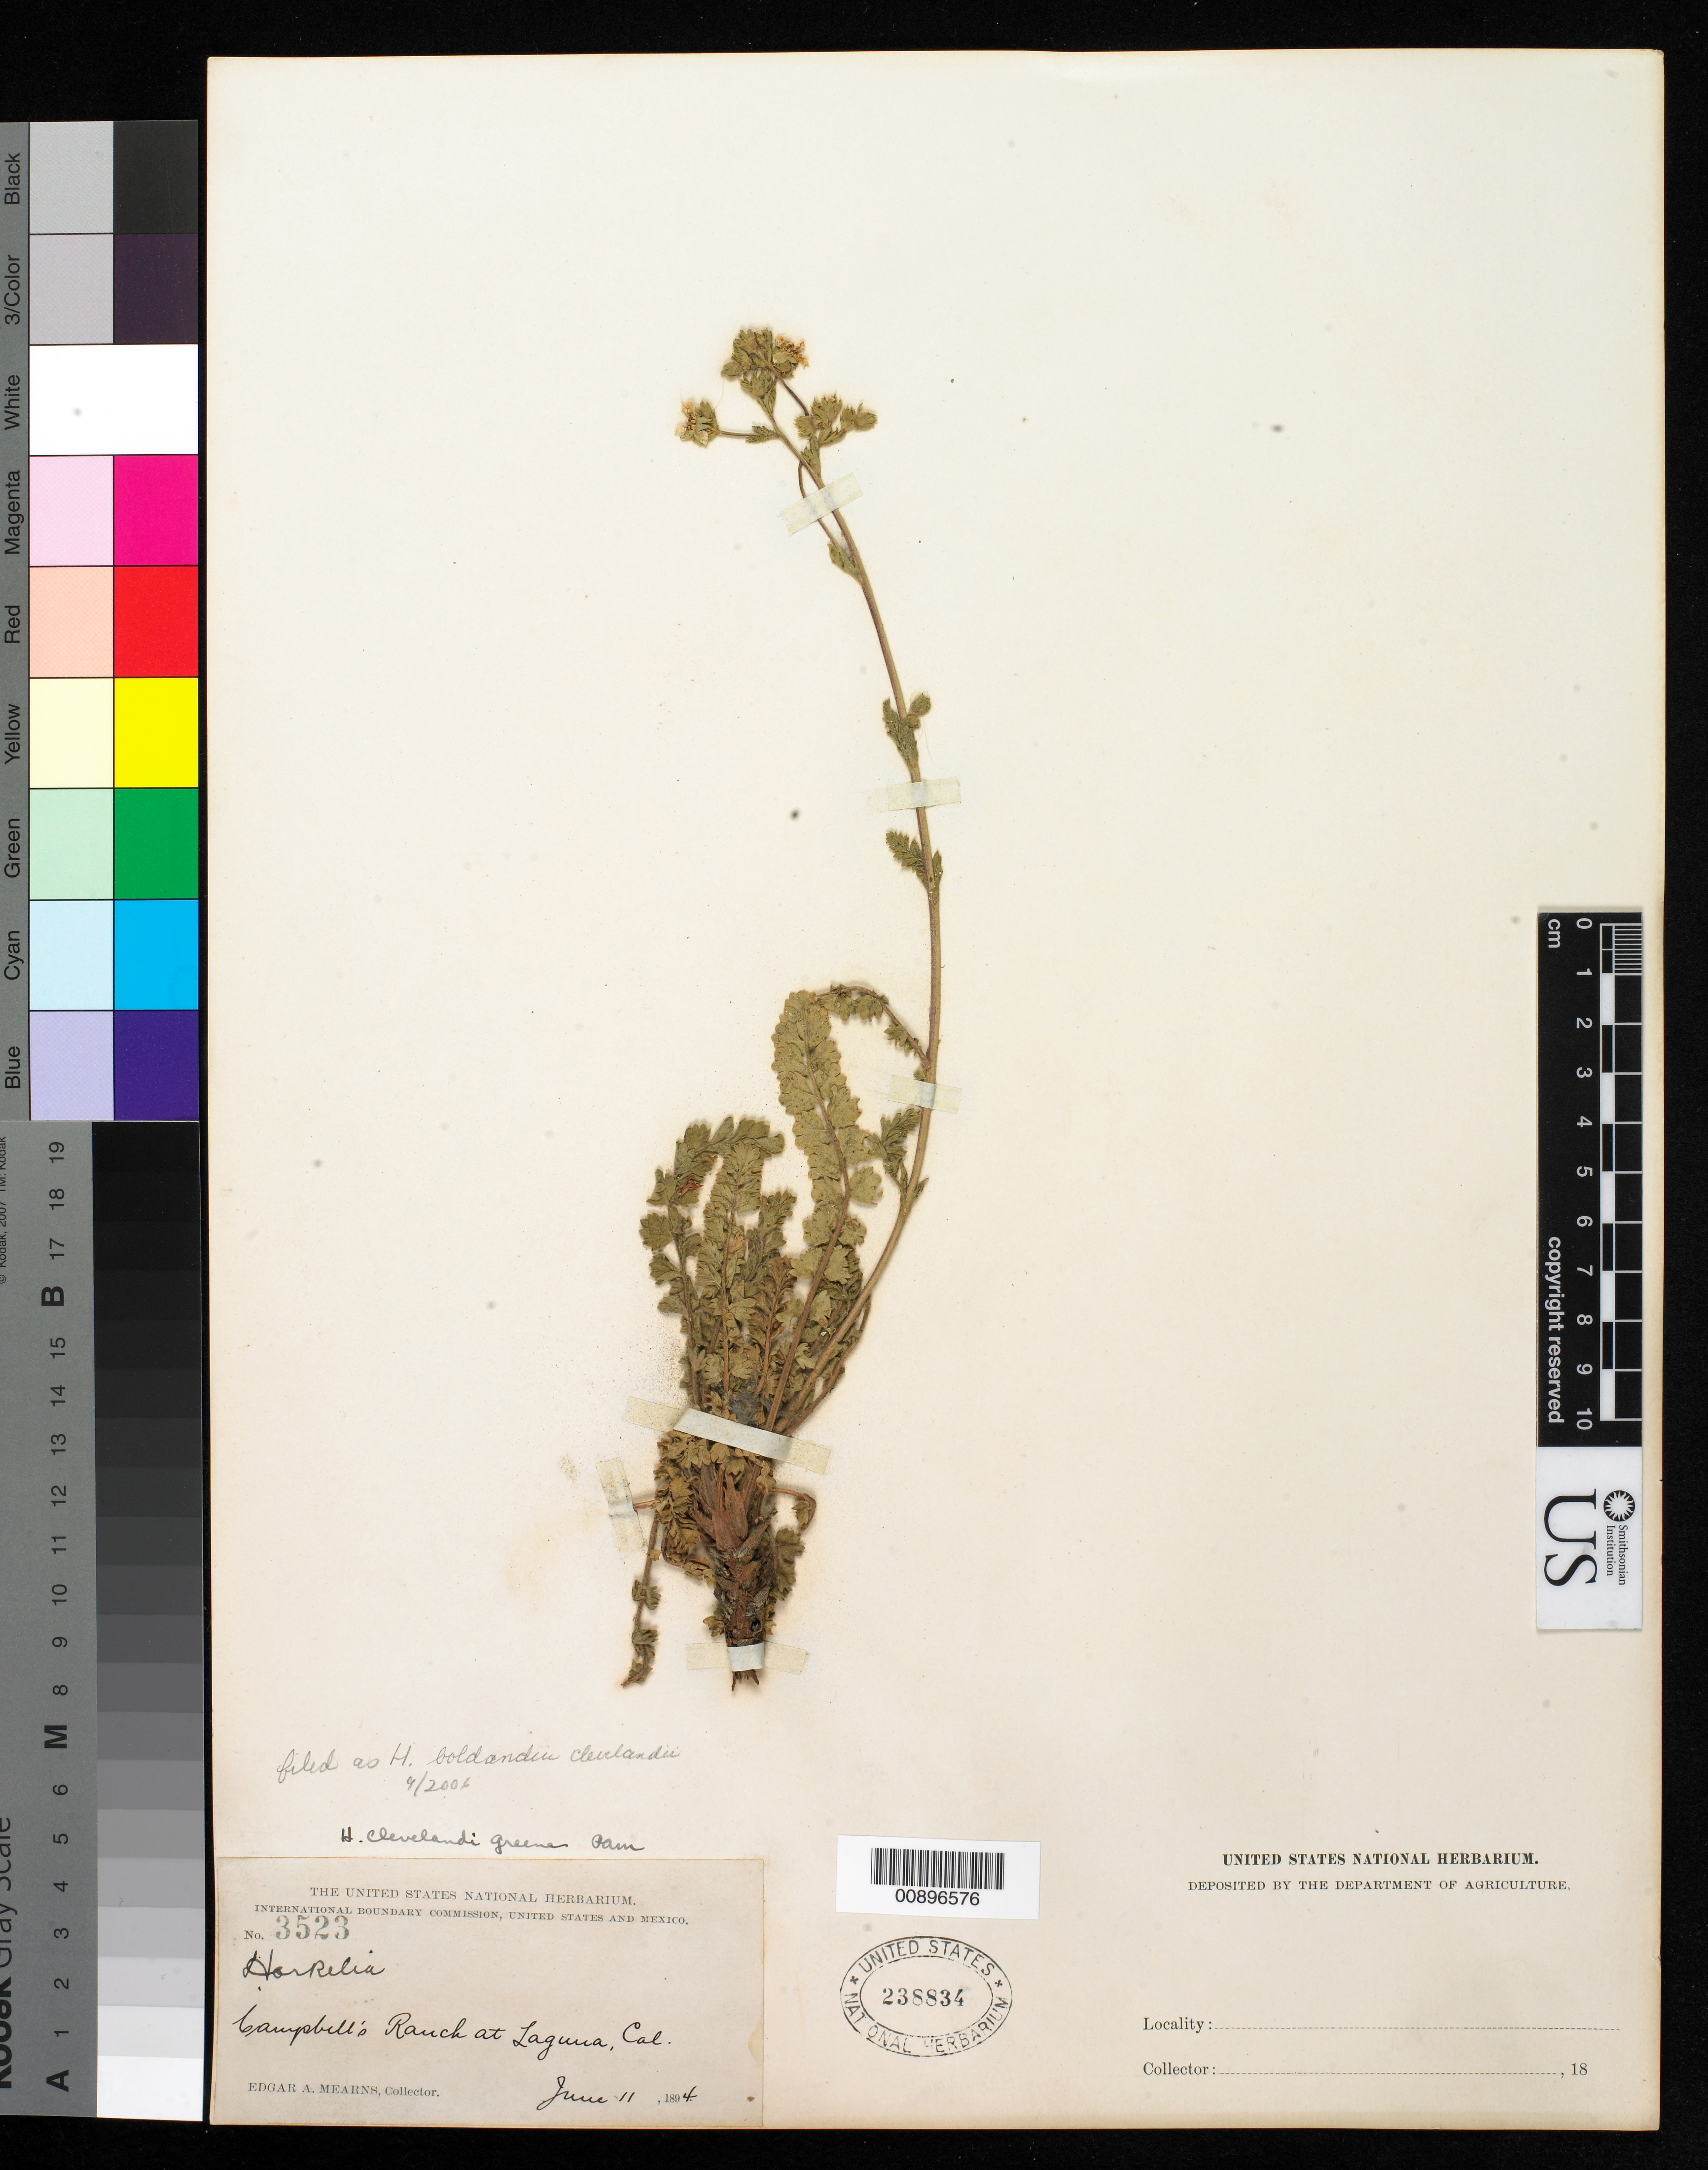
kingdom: Plantae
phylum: Tracheophyta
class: Magnoliopsida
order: Rosales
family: Rosaceae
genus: Potentilla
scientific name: Potentilla clevelandii var. clevelandii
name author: Greene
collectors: E. A. Mearns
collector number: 3523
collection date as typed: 11 Jun 1894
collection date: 1894-06-11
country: United States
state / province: California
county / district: Orange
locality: Campbell's Ranch at Laguna, California.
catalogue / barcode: US 238834